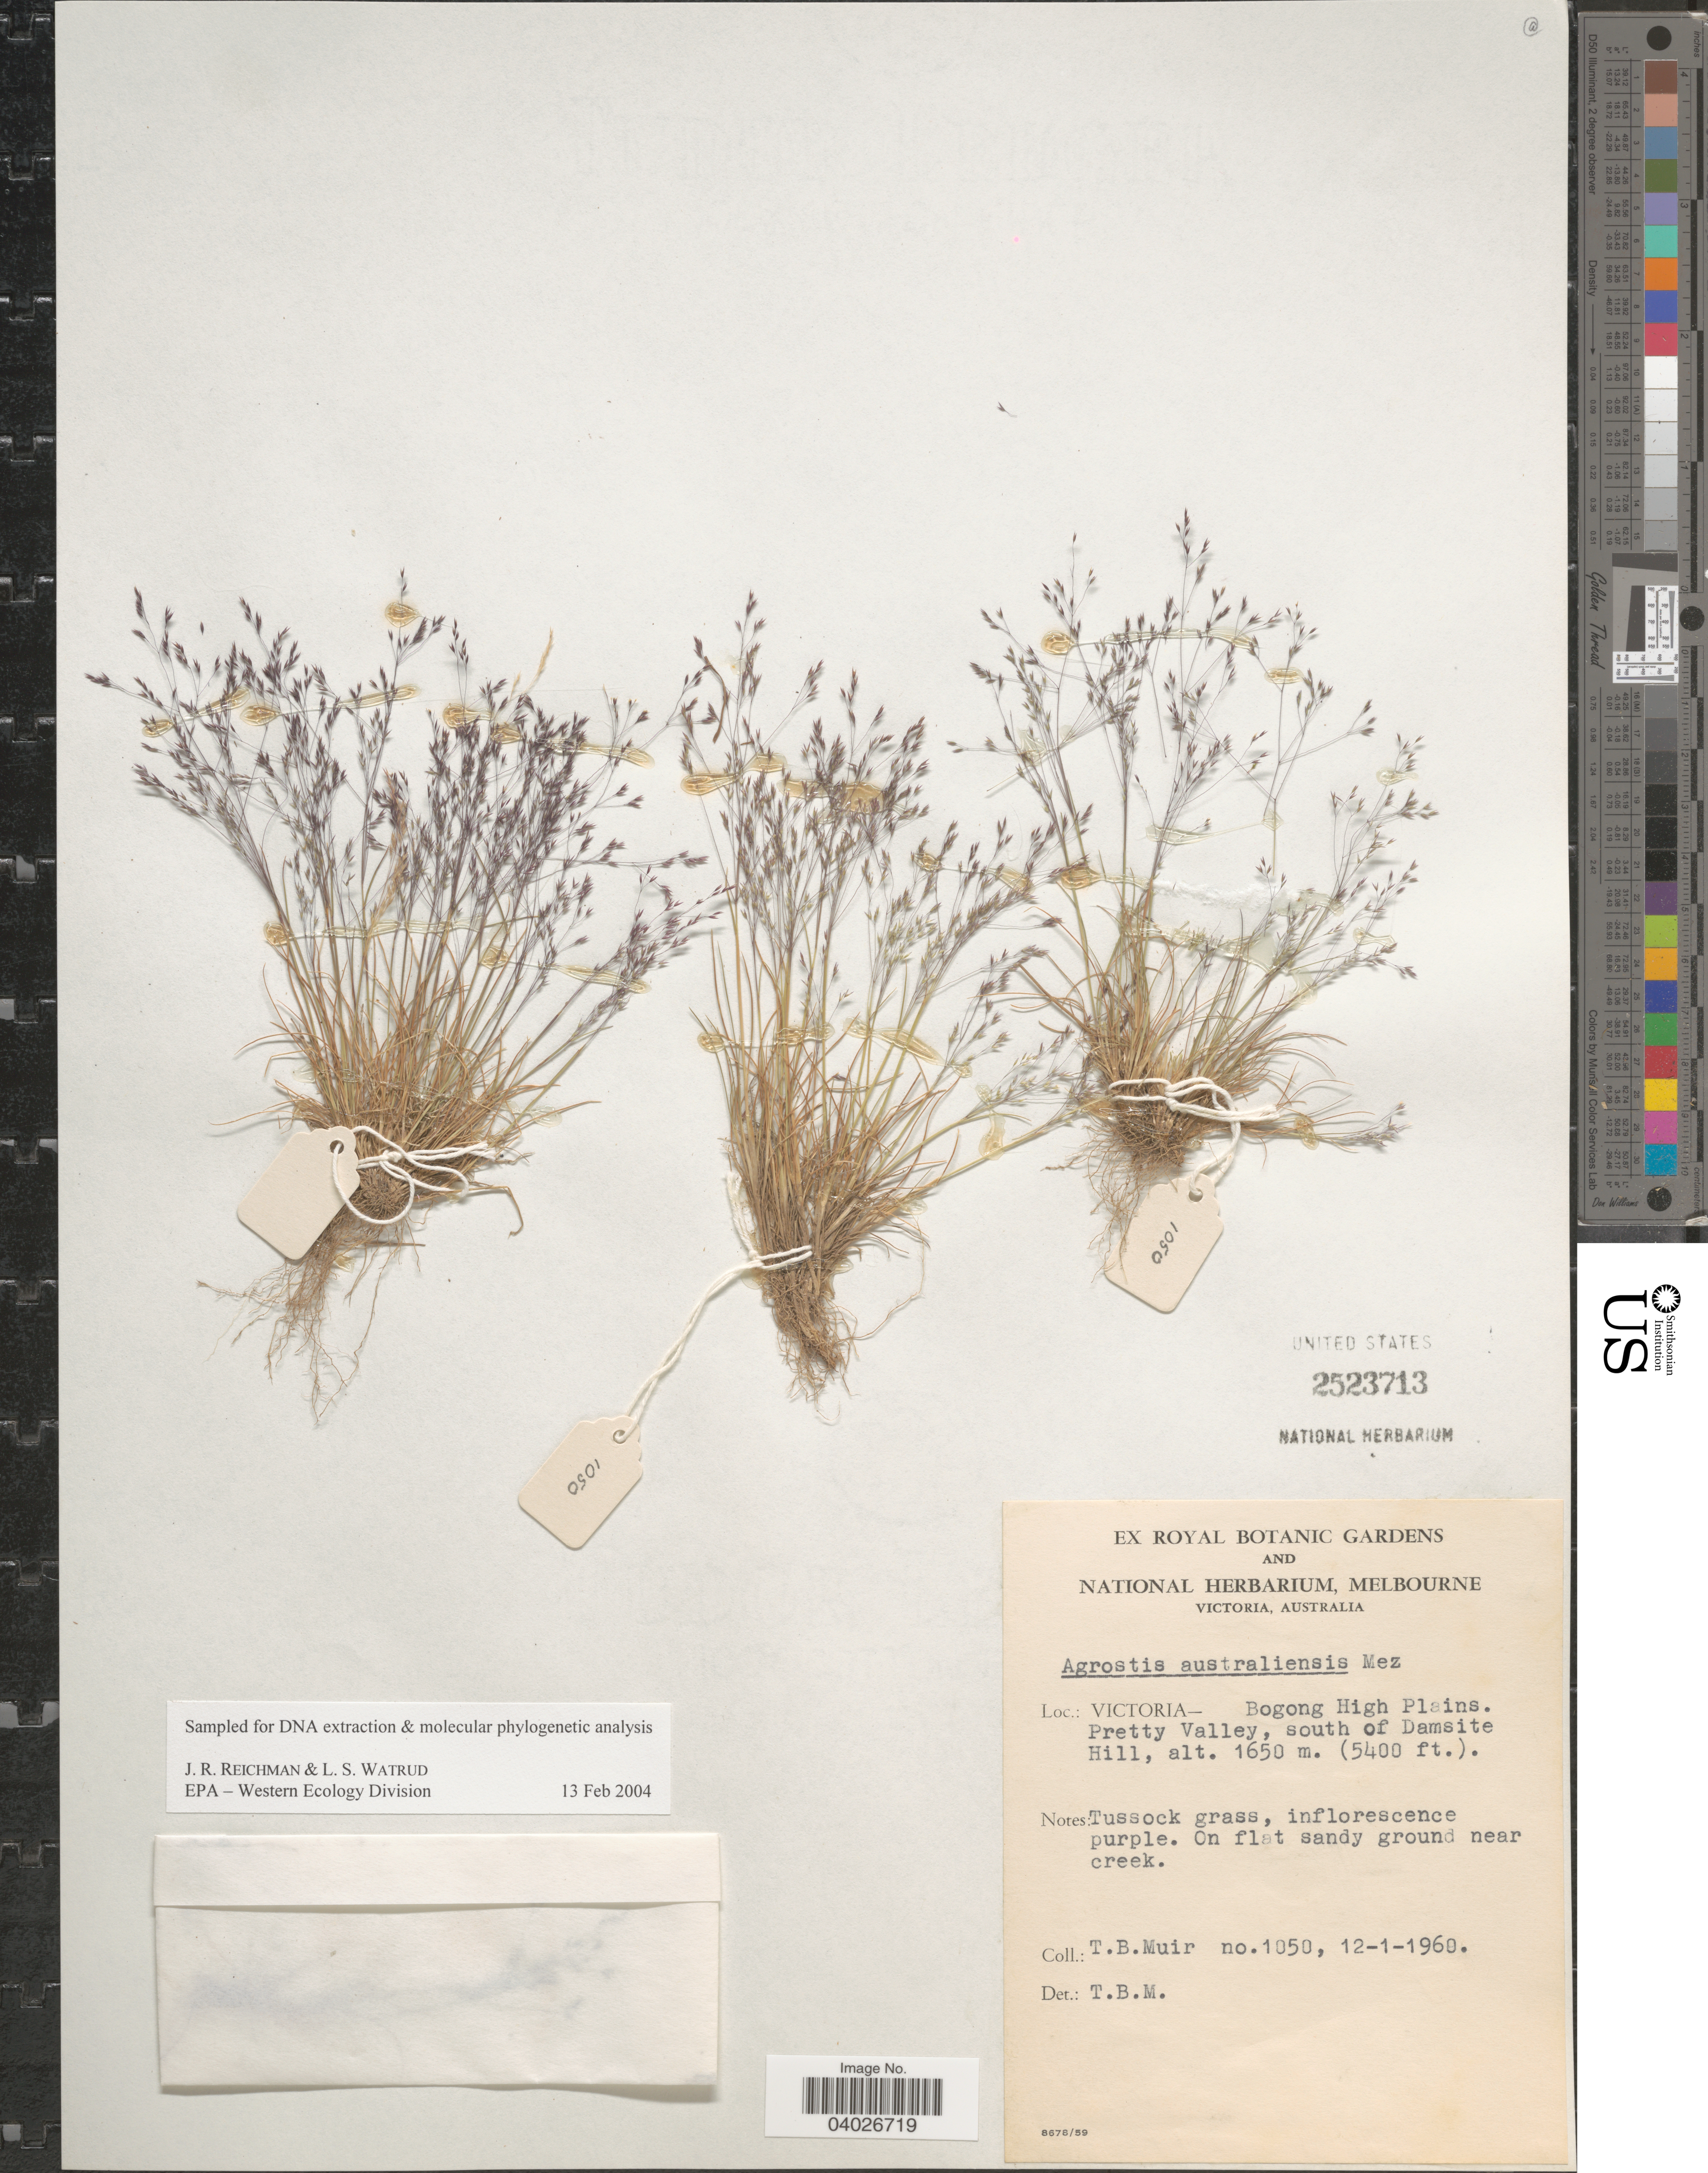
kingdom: Plantae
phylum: Tracheophyta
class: Liliopsida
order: Poales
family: Poaceae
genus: Agrostis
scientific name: Agrostis australiensis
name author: Mez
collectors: T. Muir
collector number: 1050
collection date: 1960-01-12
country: Australia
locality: Victoria- Bogong High Plains. Pretty Valley, south of Damsite Hill.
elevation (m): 1650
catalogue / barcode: US 2523713